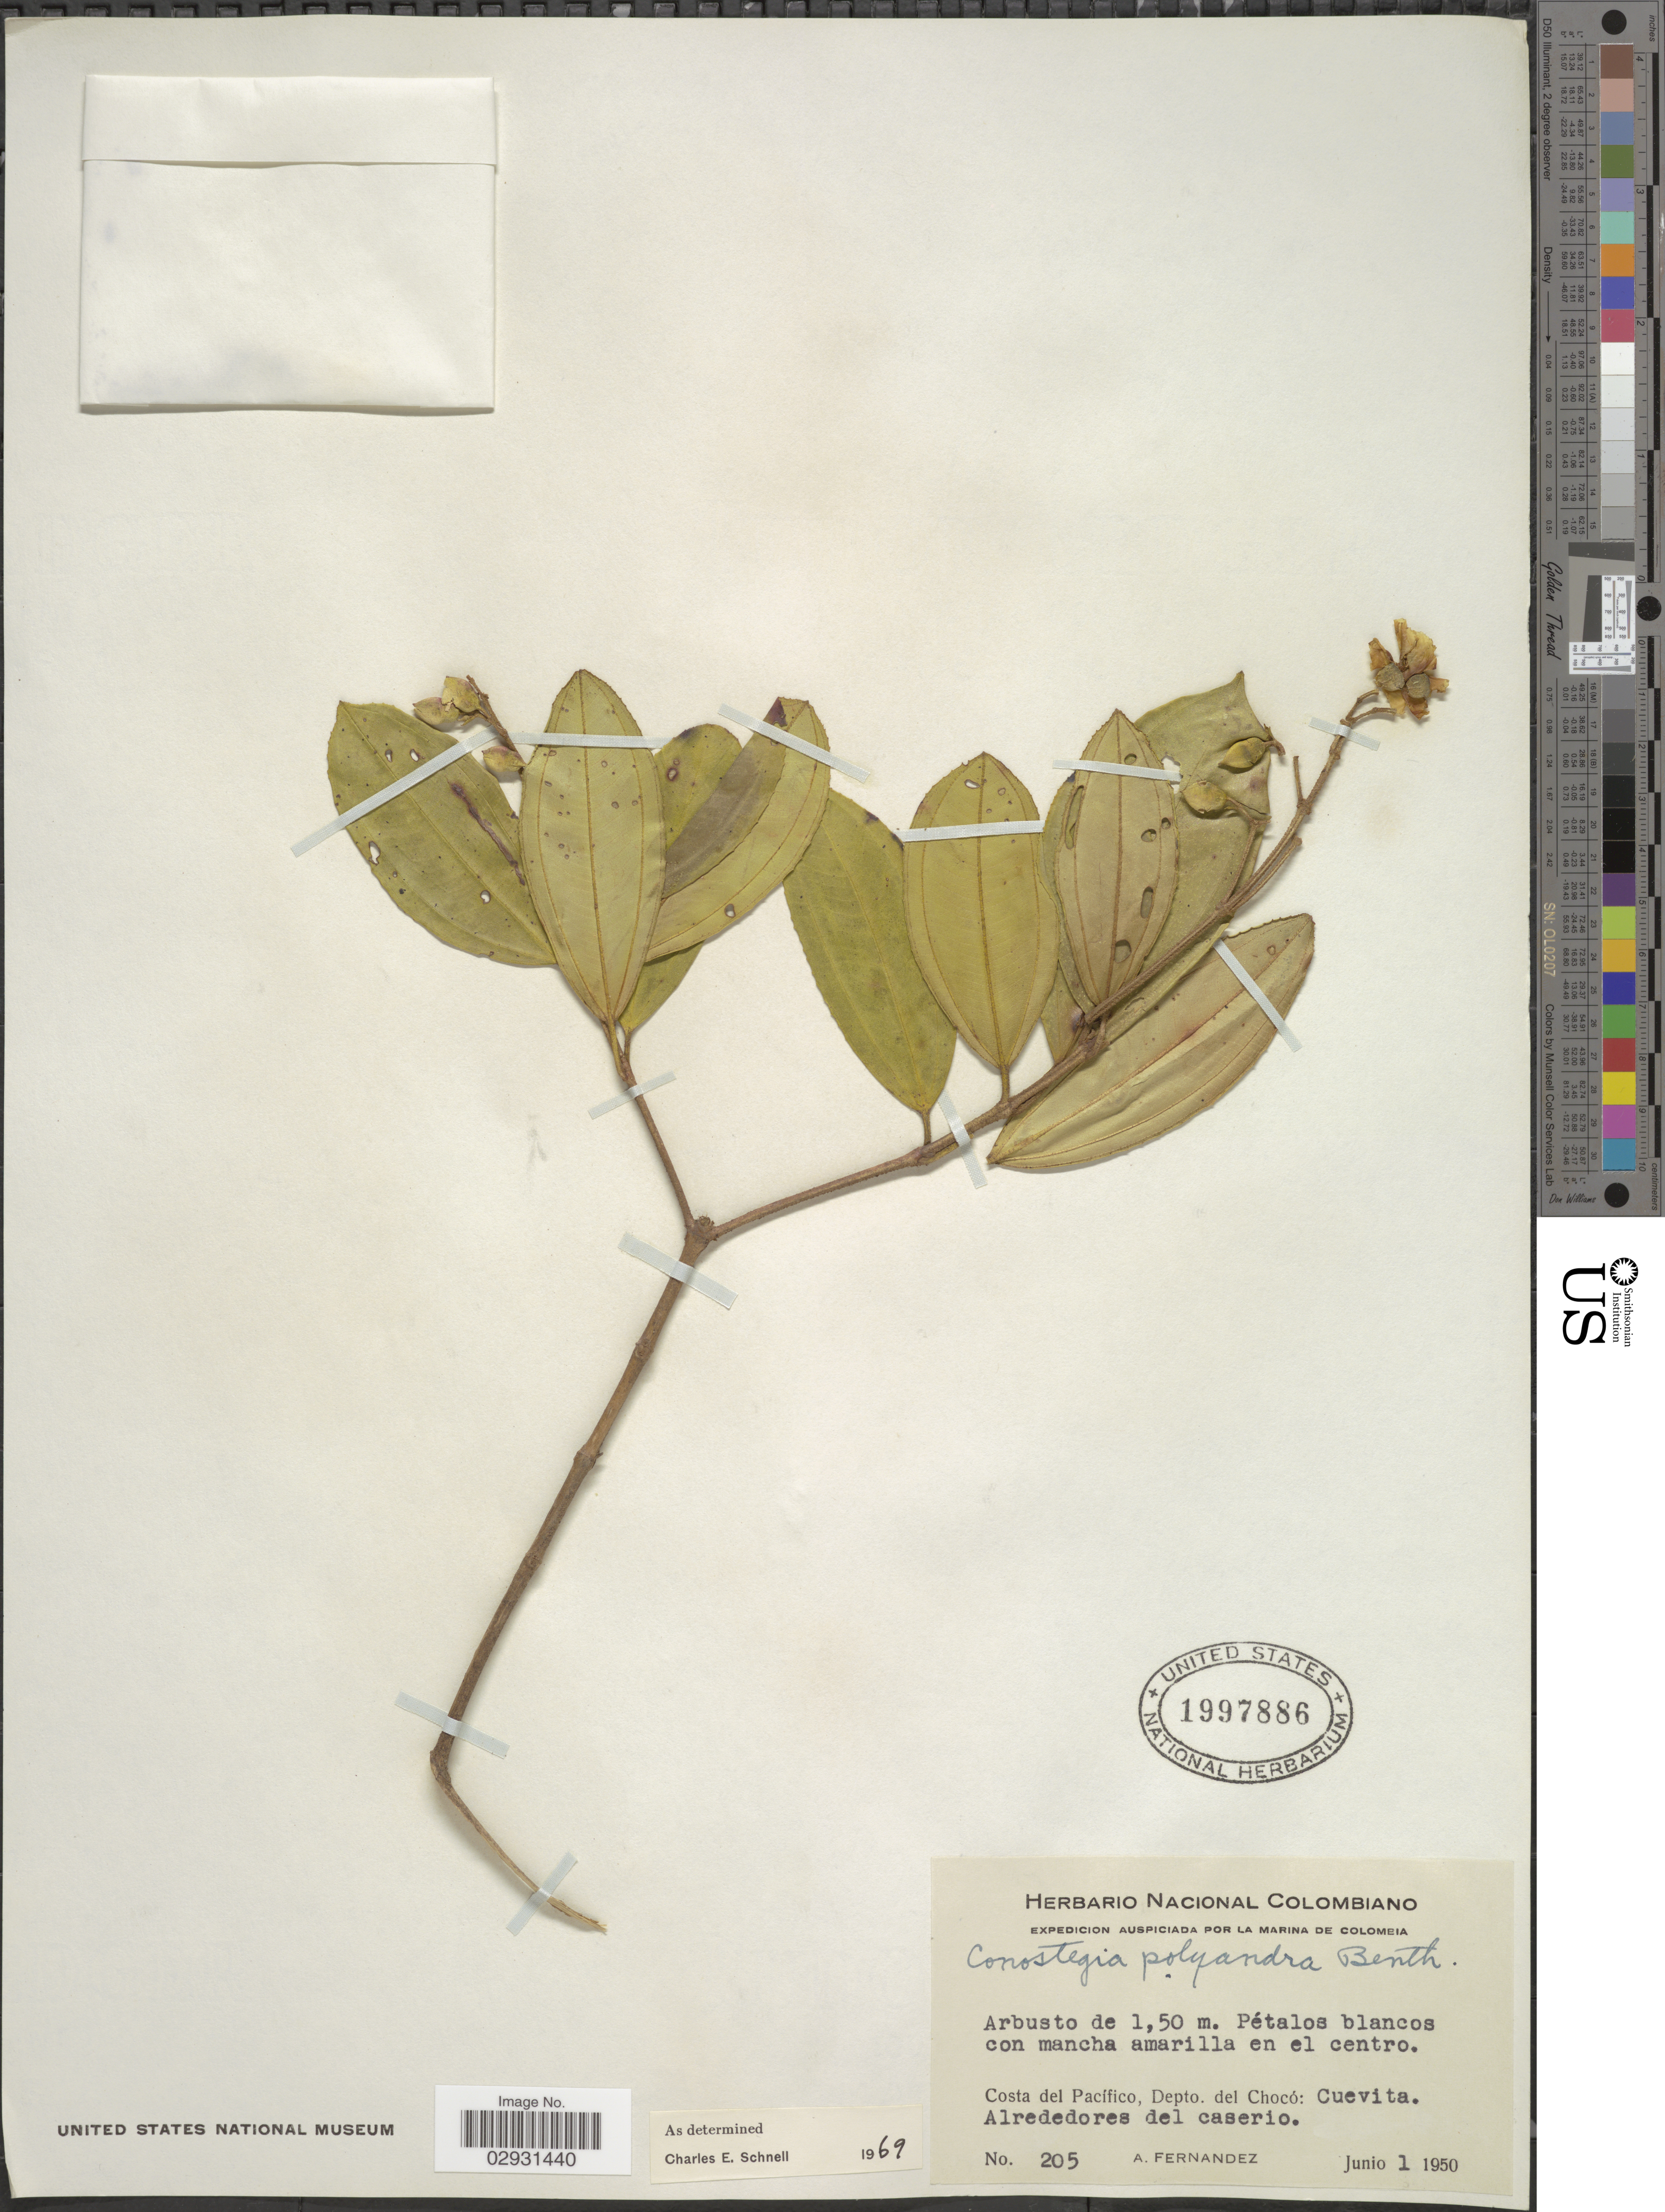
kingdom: Plantae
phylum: Tracheophyta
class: Magnoliopsida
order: Myrtales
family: Melastomataceae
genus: Conostegia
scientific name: Conostegia polyandra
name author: Benth.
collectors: A. Fernandez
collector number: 205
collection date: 1950-06-01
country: Colombia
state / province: Chocó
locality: Costa del Pacífico, Cuevita. Alrededores del caserio.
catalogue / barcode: US 1997886